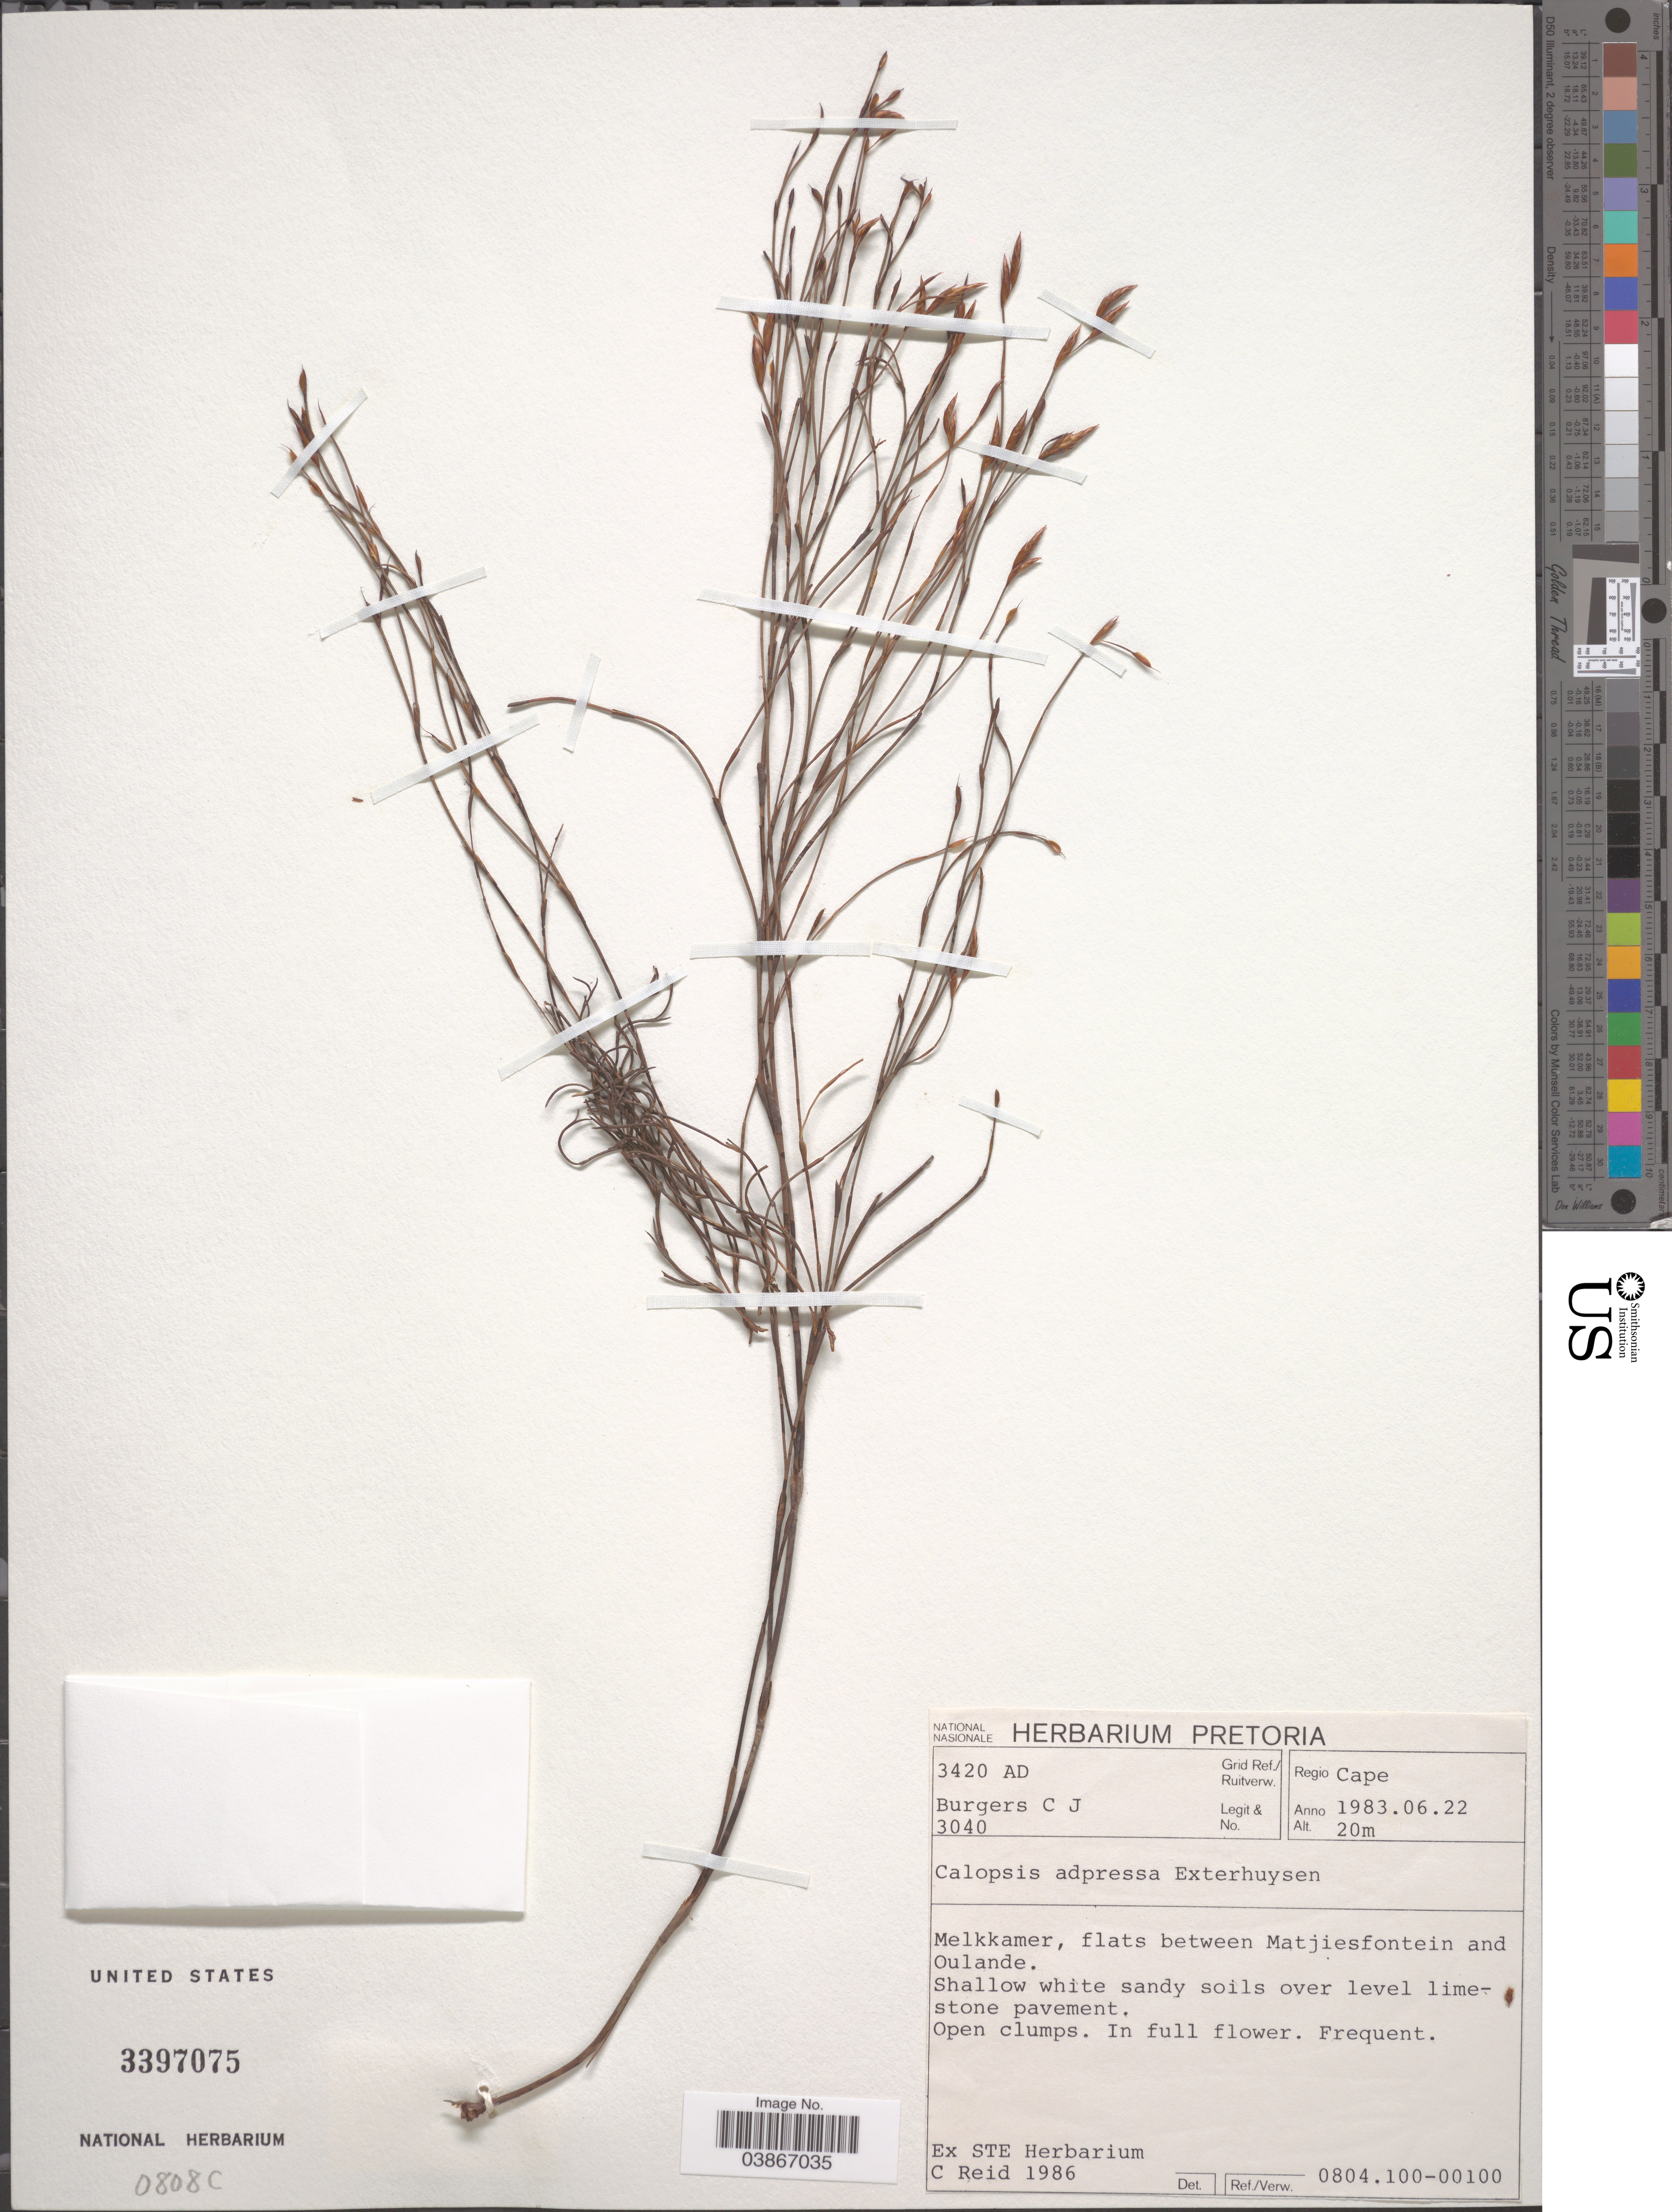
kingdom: Plantae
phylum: Tracheophyta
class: Liliopsida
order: Poales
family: Restionaceae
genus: Restio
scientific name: Restio adpressus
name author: (Esterh.) H.P. Linder & C.R. Hardy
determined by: Strong, Mark T., (BOT), Smithsonian Institution - National Museum of Natural History (UNITED STATES)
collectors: C. Burgers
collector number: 3040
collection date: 1983-06-22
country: South Africa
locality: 3420 AD Grid Ref./ Ruitverw. Regio Cape. Melkkamer, flats between Matjiesfontein and Oulande.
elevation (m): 20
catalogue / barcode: US 3397075